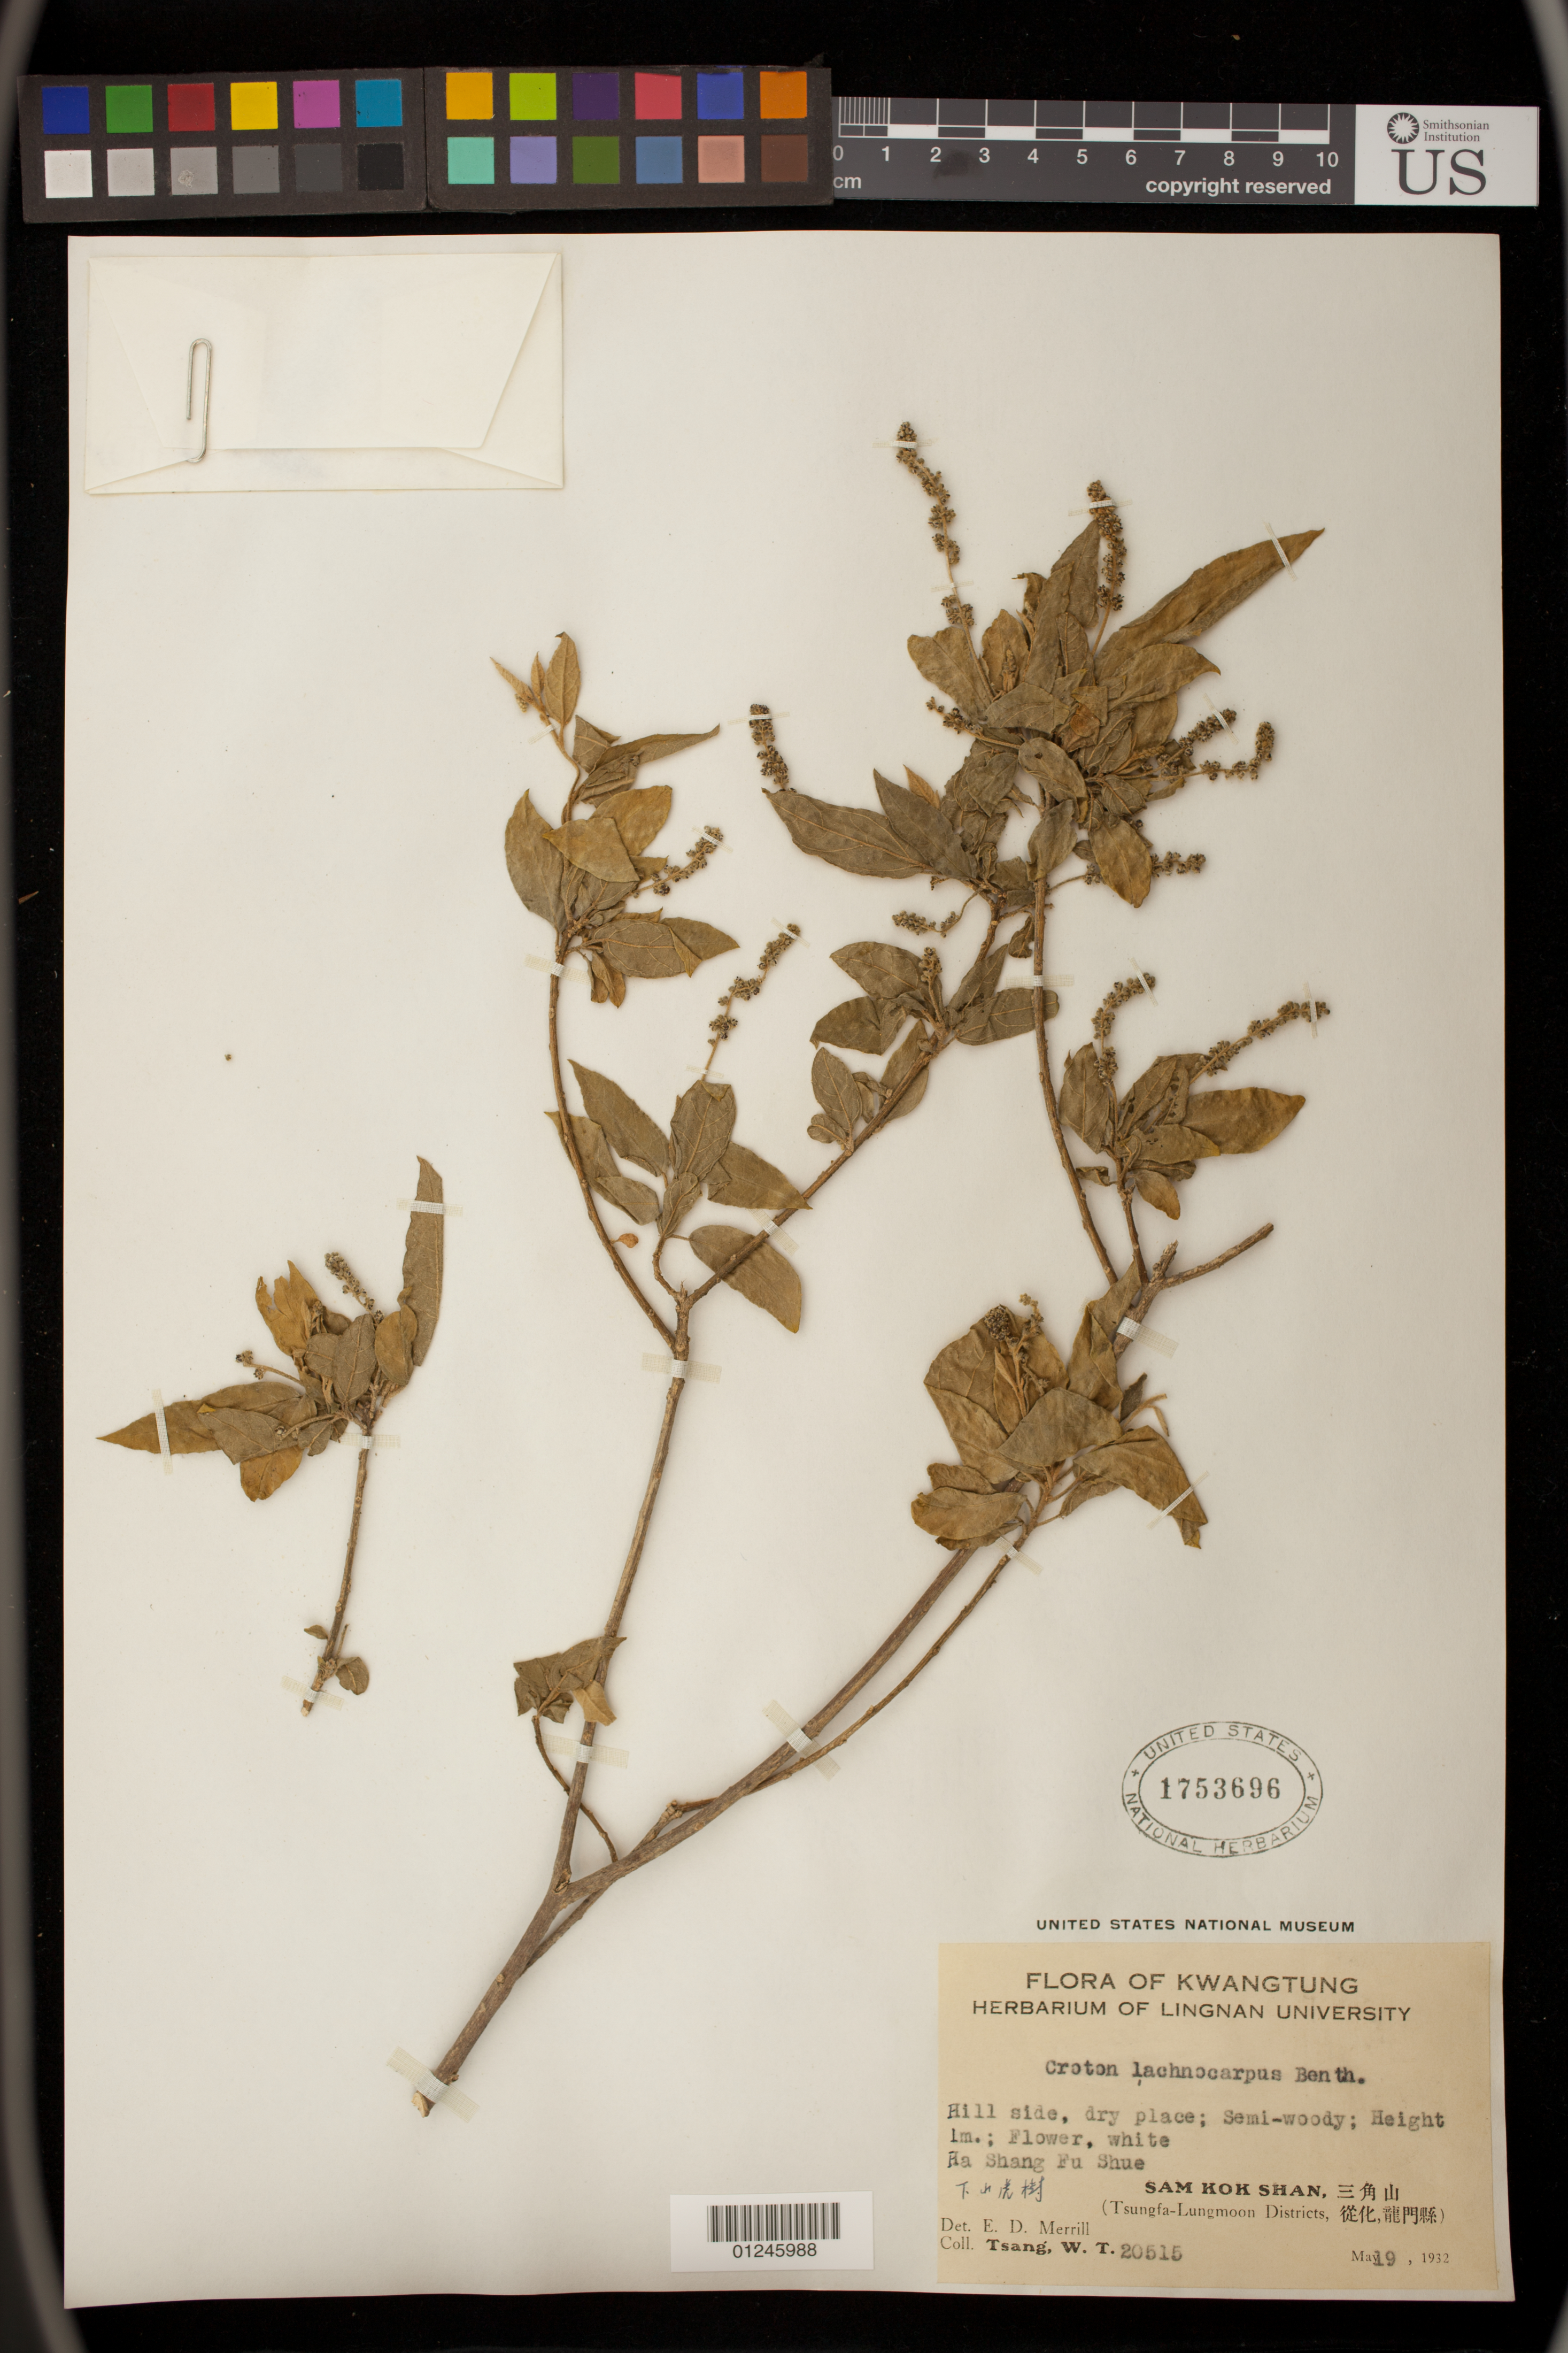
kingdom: Plantae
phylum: Tracheophyta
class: Magnoliopsida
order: Malpighiales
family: Euphorbiaceae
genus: Croton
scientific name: Croton lachnocarpus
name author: Benth.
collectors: W. T. Tsang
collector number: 20515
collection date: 1932-05-19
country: China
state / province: Guangdong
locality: Hill side.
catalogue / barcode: US 1753696